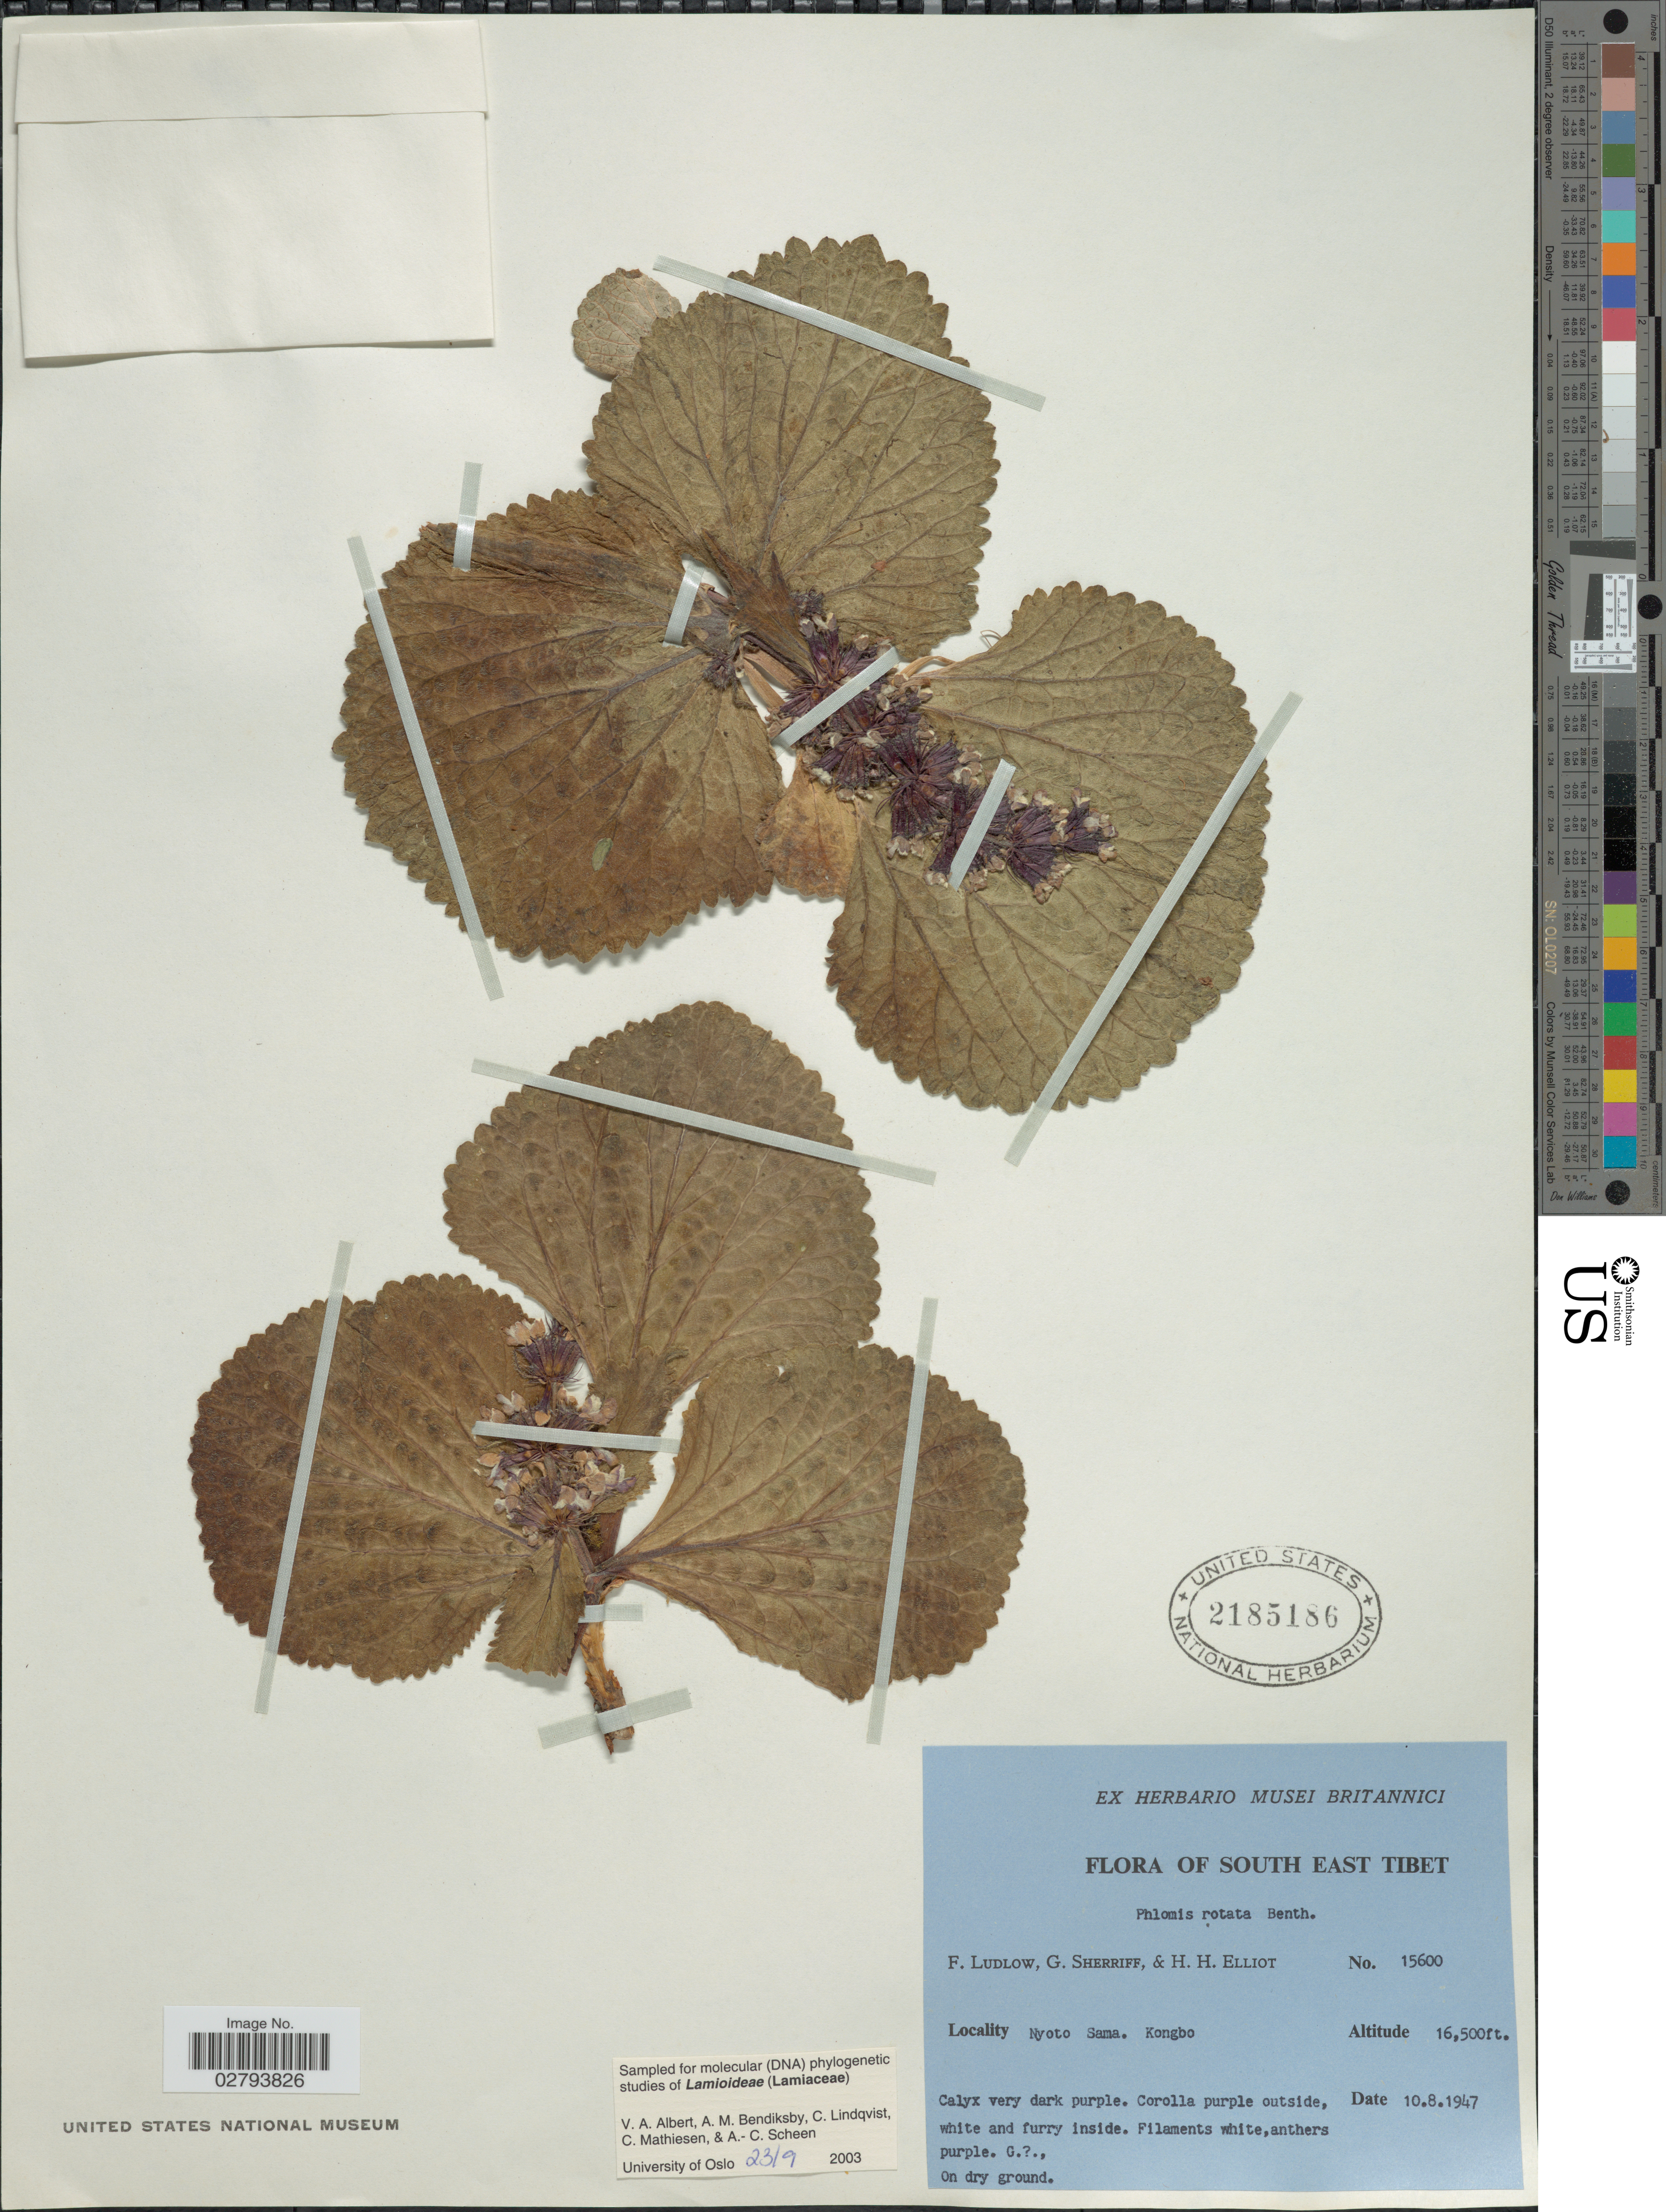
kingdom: Plantae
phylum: Tracheophyta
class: Magnoliopsida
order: Lamiales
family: Lamiaceae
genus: Phlomoides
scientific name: Phlomoides rotata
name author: (Benth. & Hook. f.) Mathiesen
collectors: F. Ludlow, G. Sherriff & H. H. Elliot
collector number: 15600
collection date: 1947-08-10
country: China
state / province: Xizang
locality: South East Tibet, Nyoto Sama, Kongbo.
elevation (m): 5029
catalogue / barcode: US 2185186